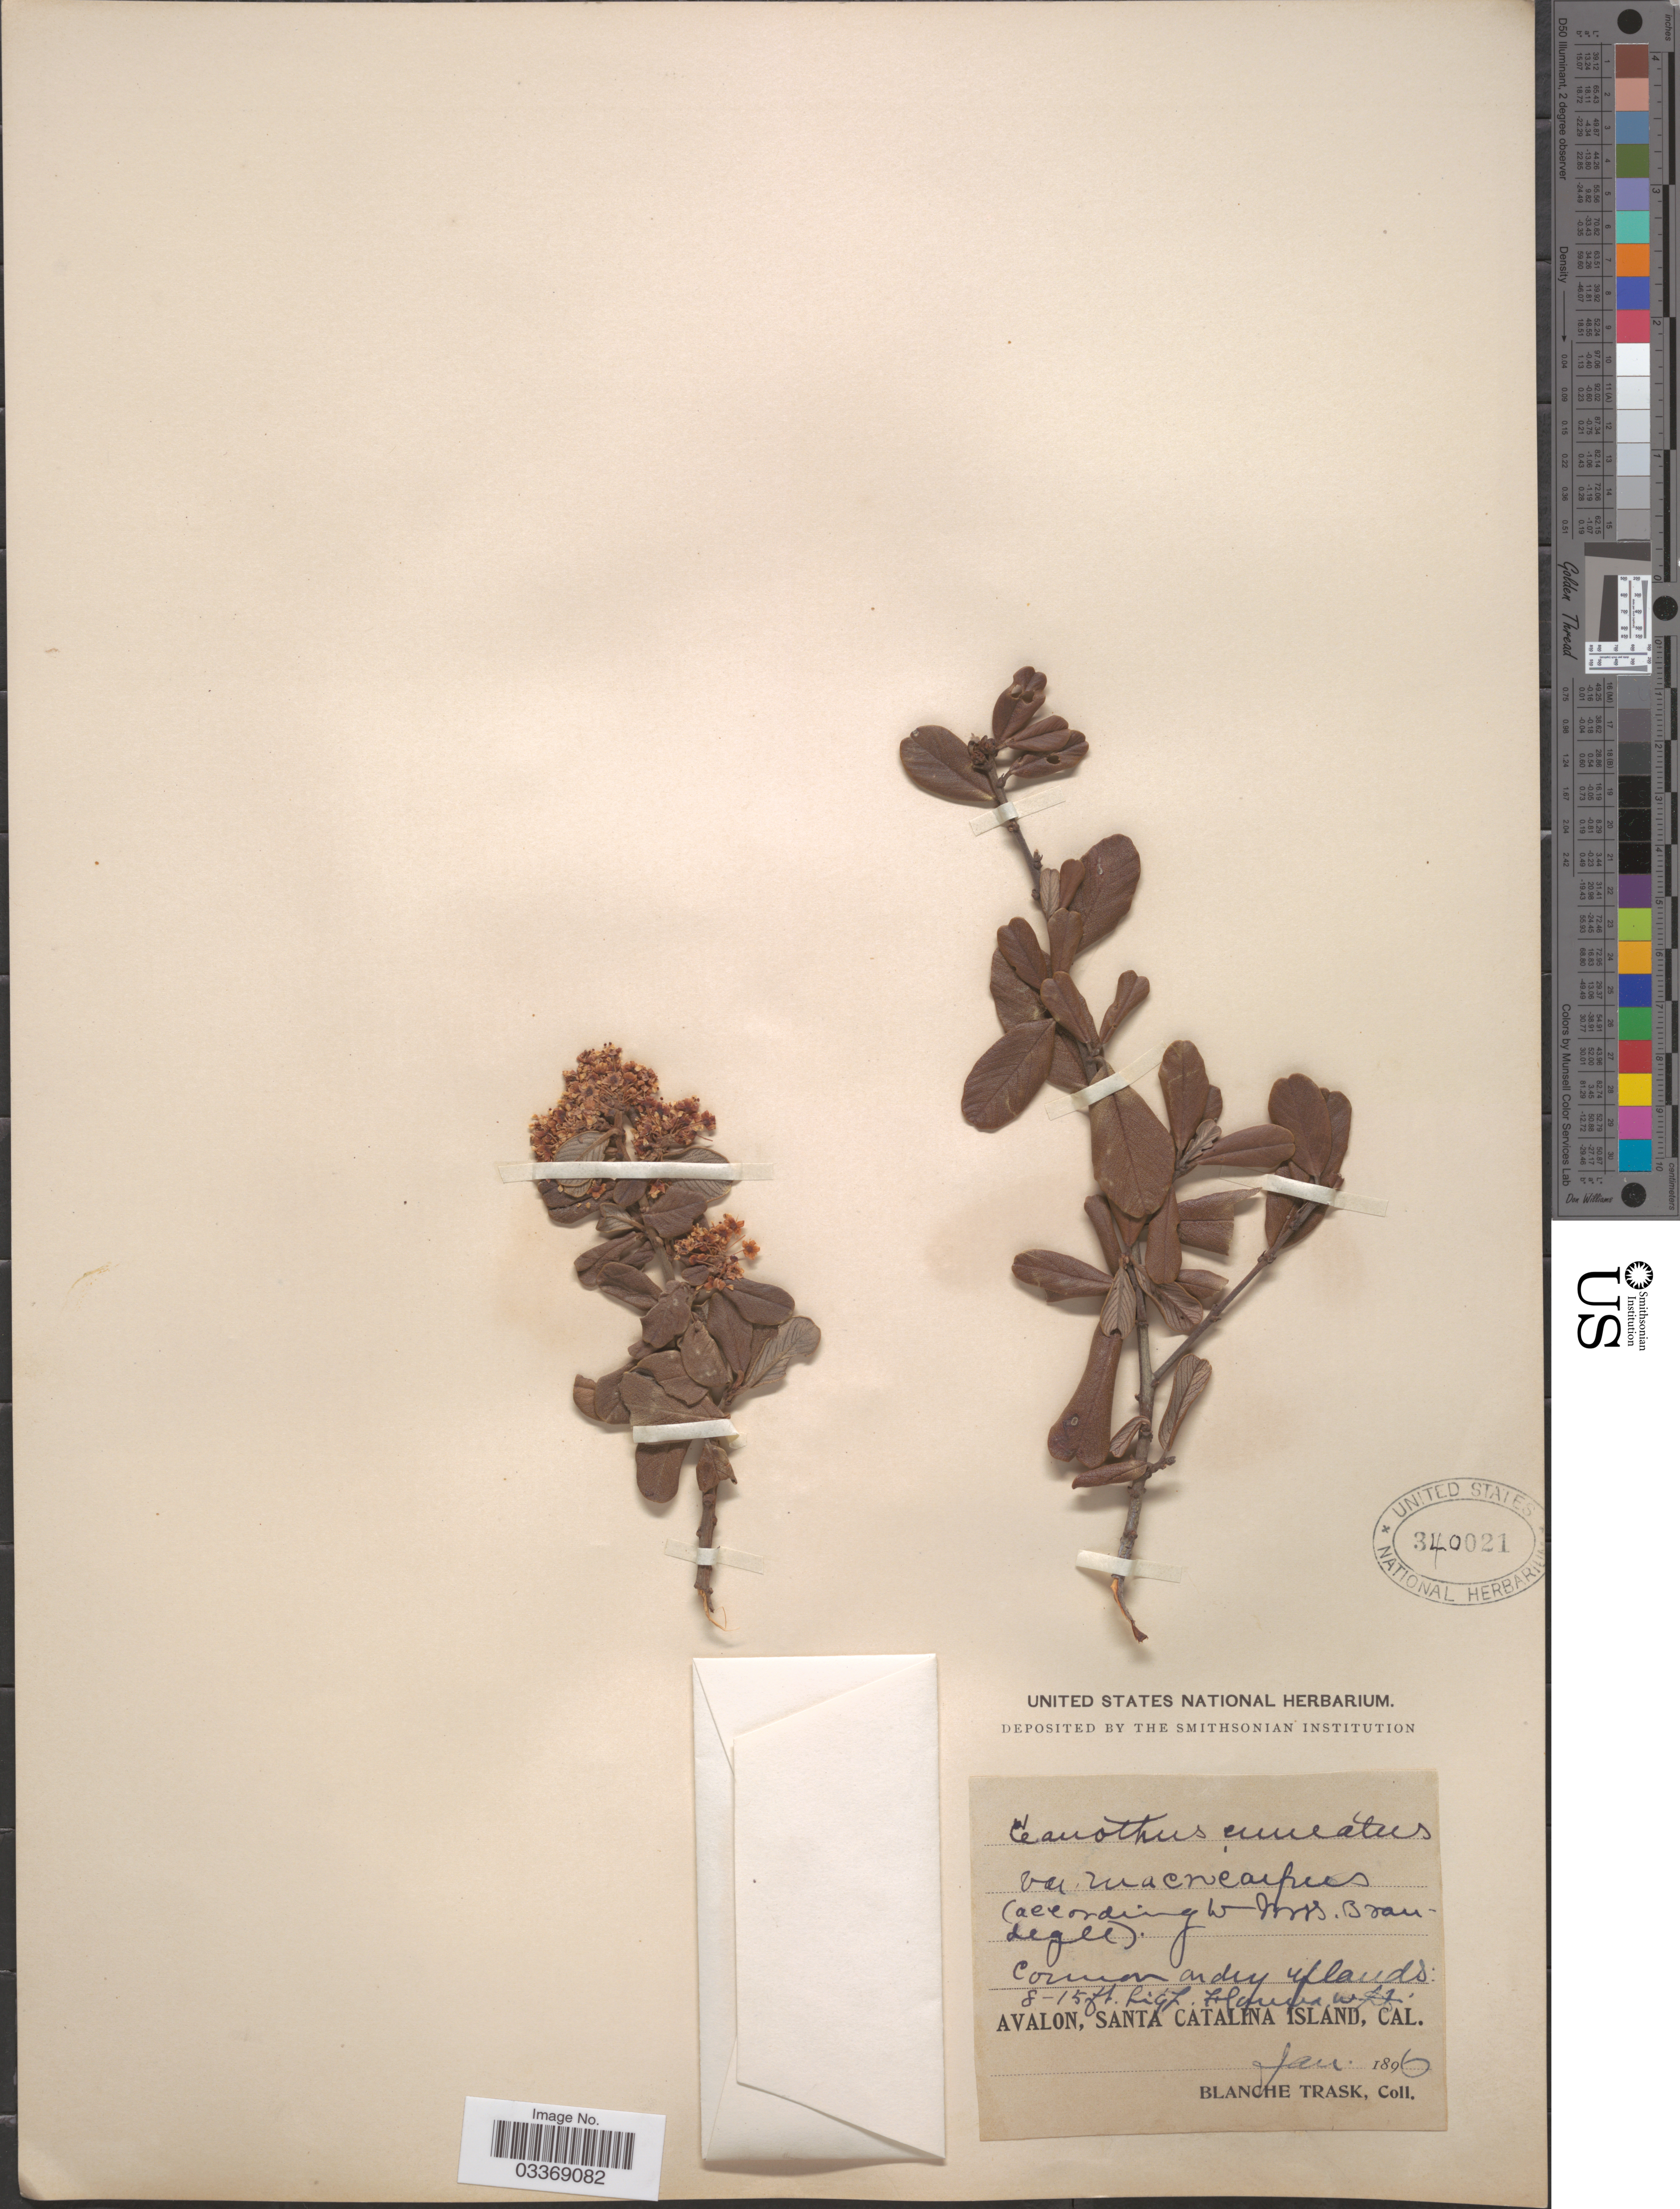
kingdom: Plantae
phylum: Tracheophyta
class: Magnoliopsida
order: Rosales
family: Rhamnaceae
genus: Ceanothus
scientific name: Ceanothus cuneatus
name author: (Hook.) Nutt.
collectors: B. Trask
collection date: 1896-01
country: United States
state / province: California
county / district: Los Angeles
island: Santa Catalina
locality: Avalon, Santa Catalina Island.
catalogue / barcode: US 340021